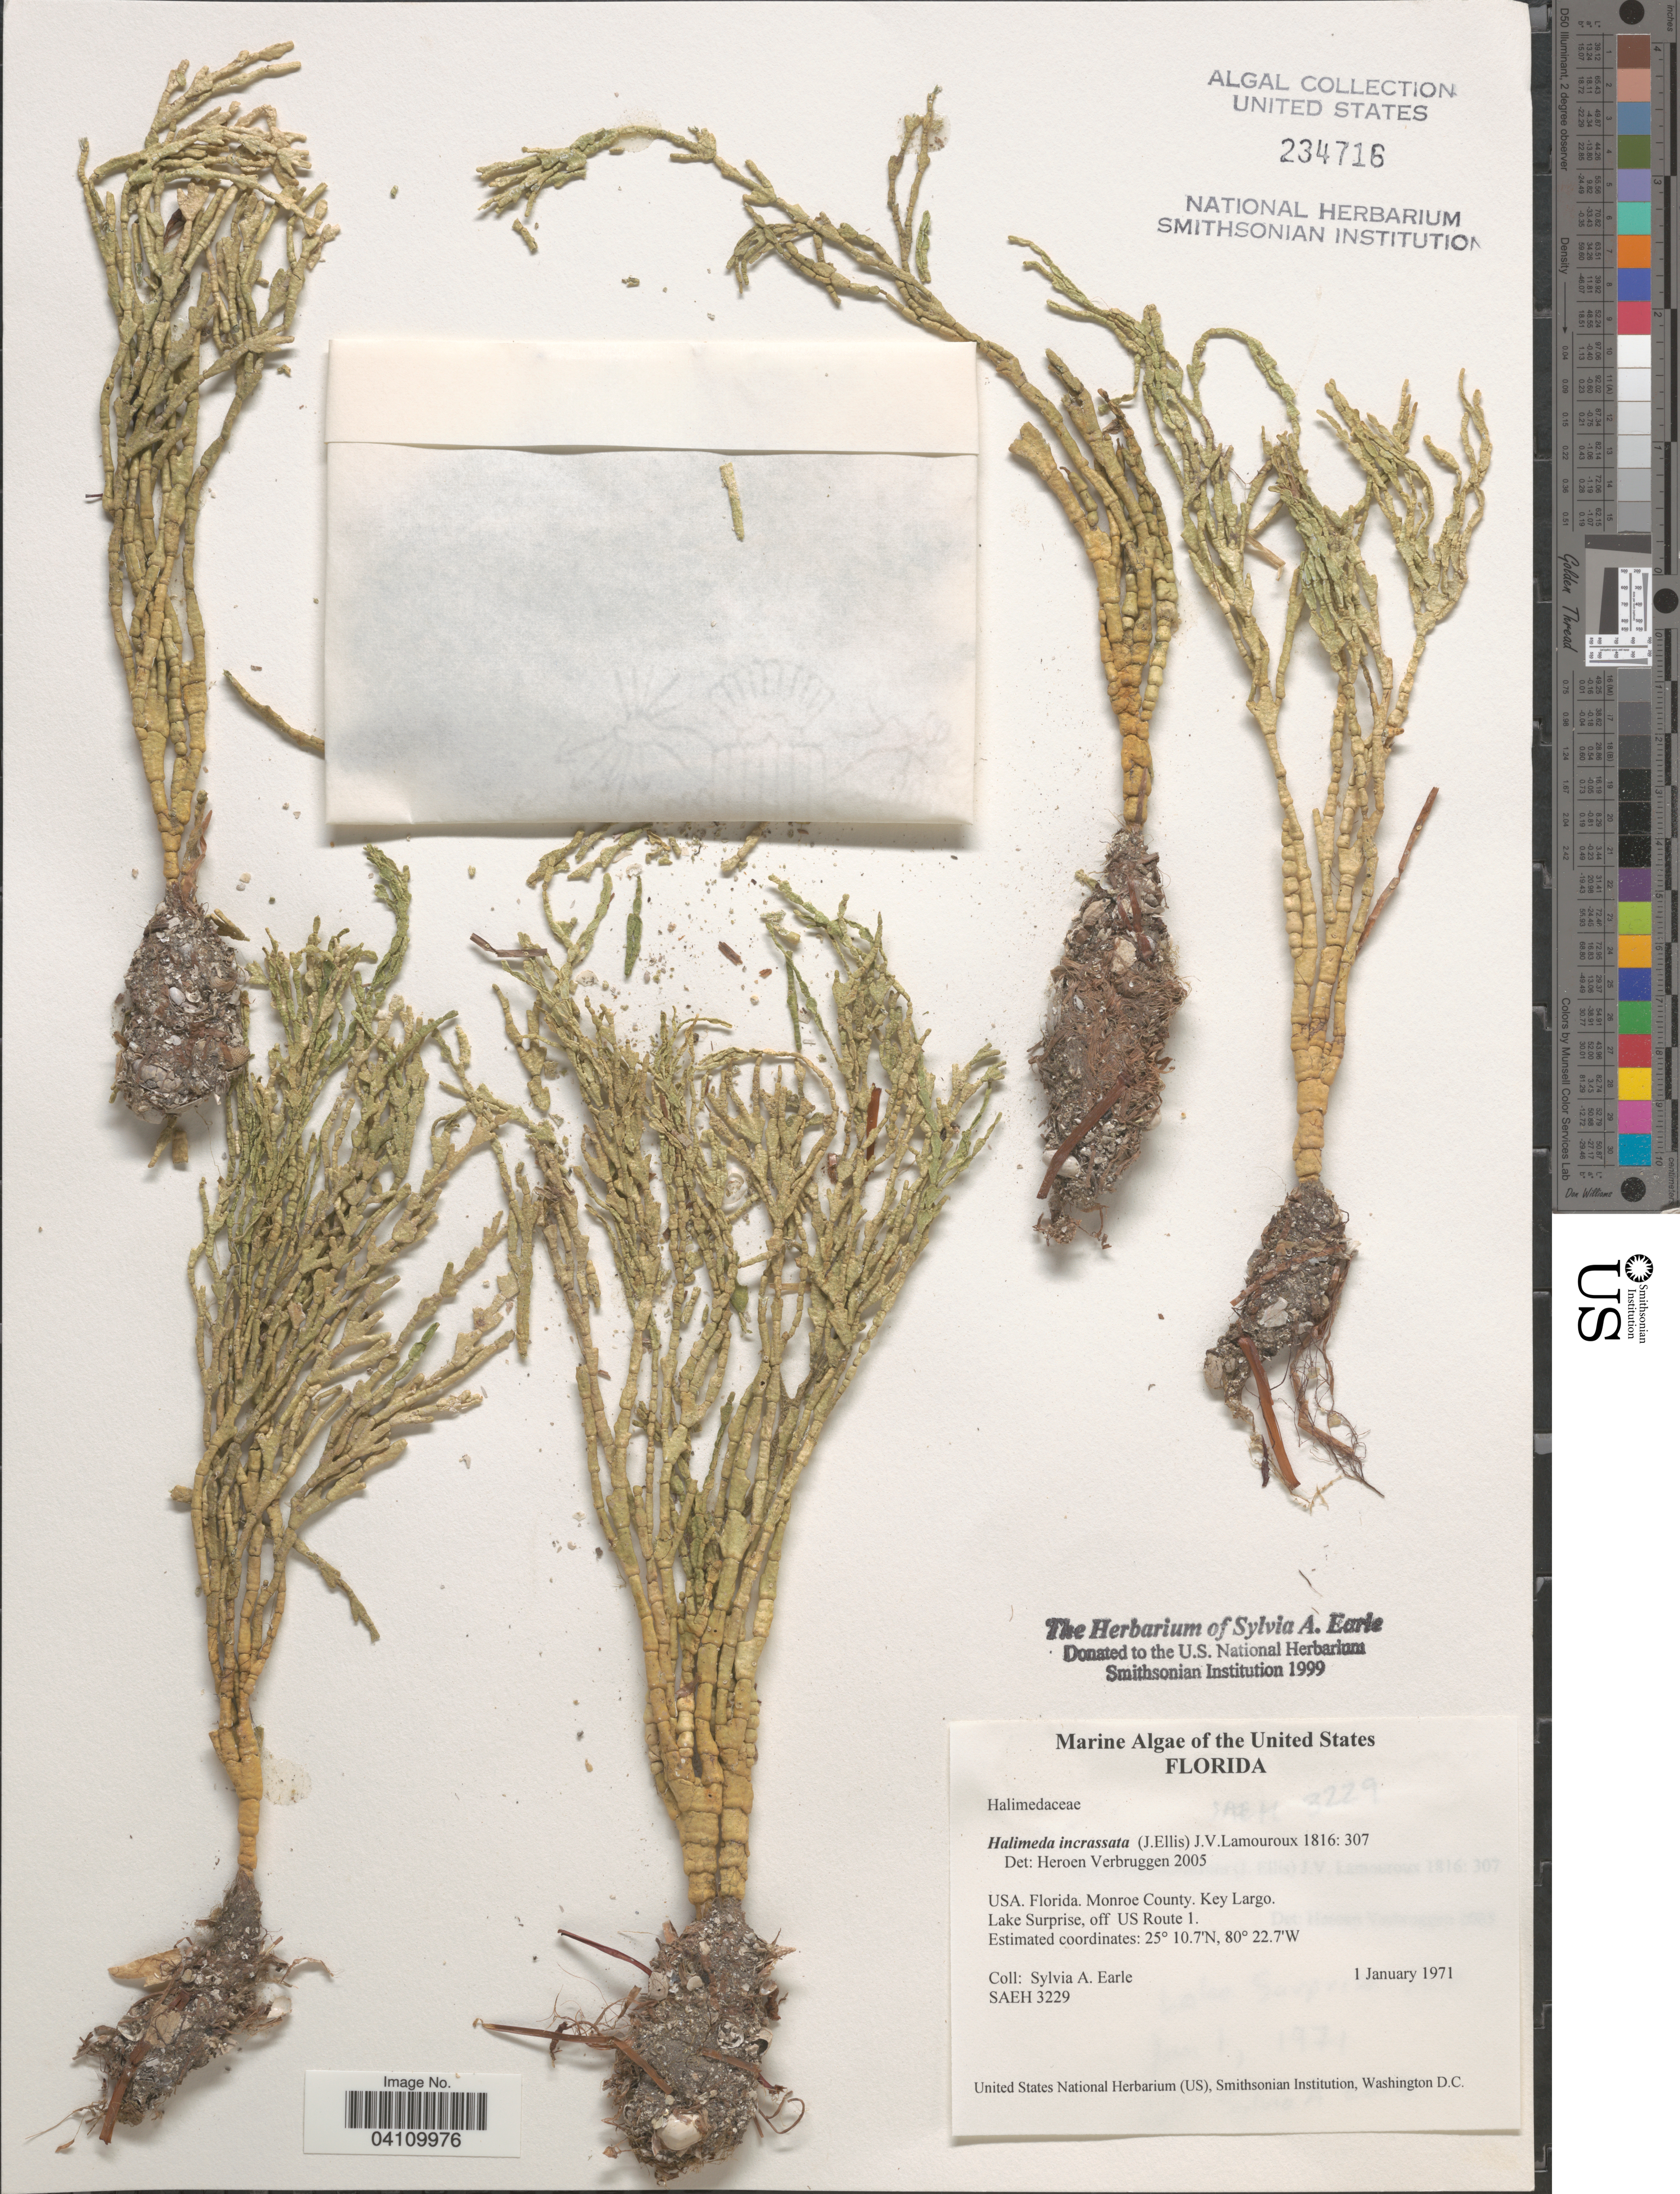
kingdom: Plantae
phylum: Chlorophyta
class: Ulvophyceae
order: Bryopsidales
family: Halimedaceae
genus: Halimeda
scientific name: Halimeda incrassata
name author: (J. Ellis) J.V.Lamouroux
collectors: S. A. Earle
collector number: SAEH 3229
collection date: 1971-01-01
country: United States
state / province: Florida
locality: Monroe County. Key Largo. Lake Surprise, off US Route 1.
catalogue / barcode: US 234716